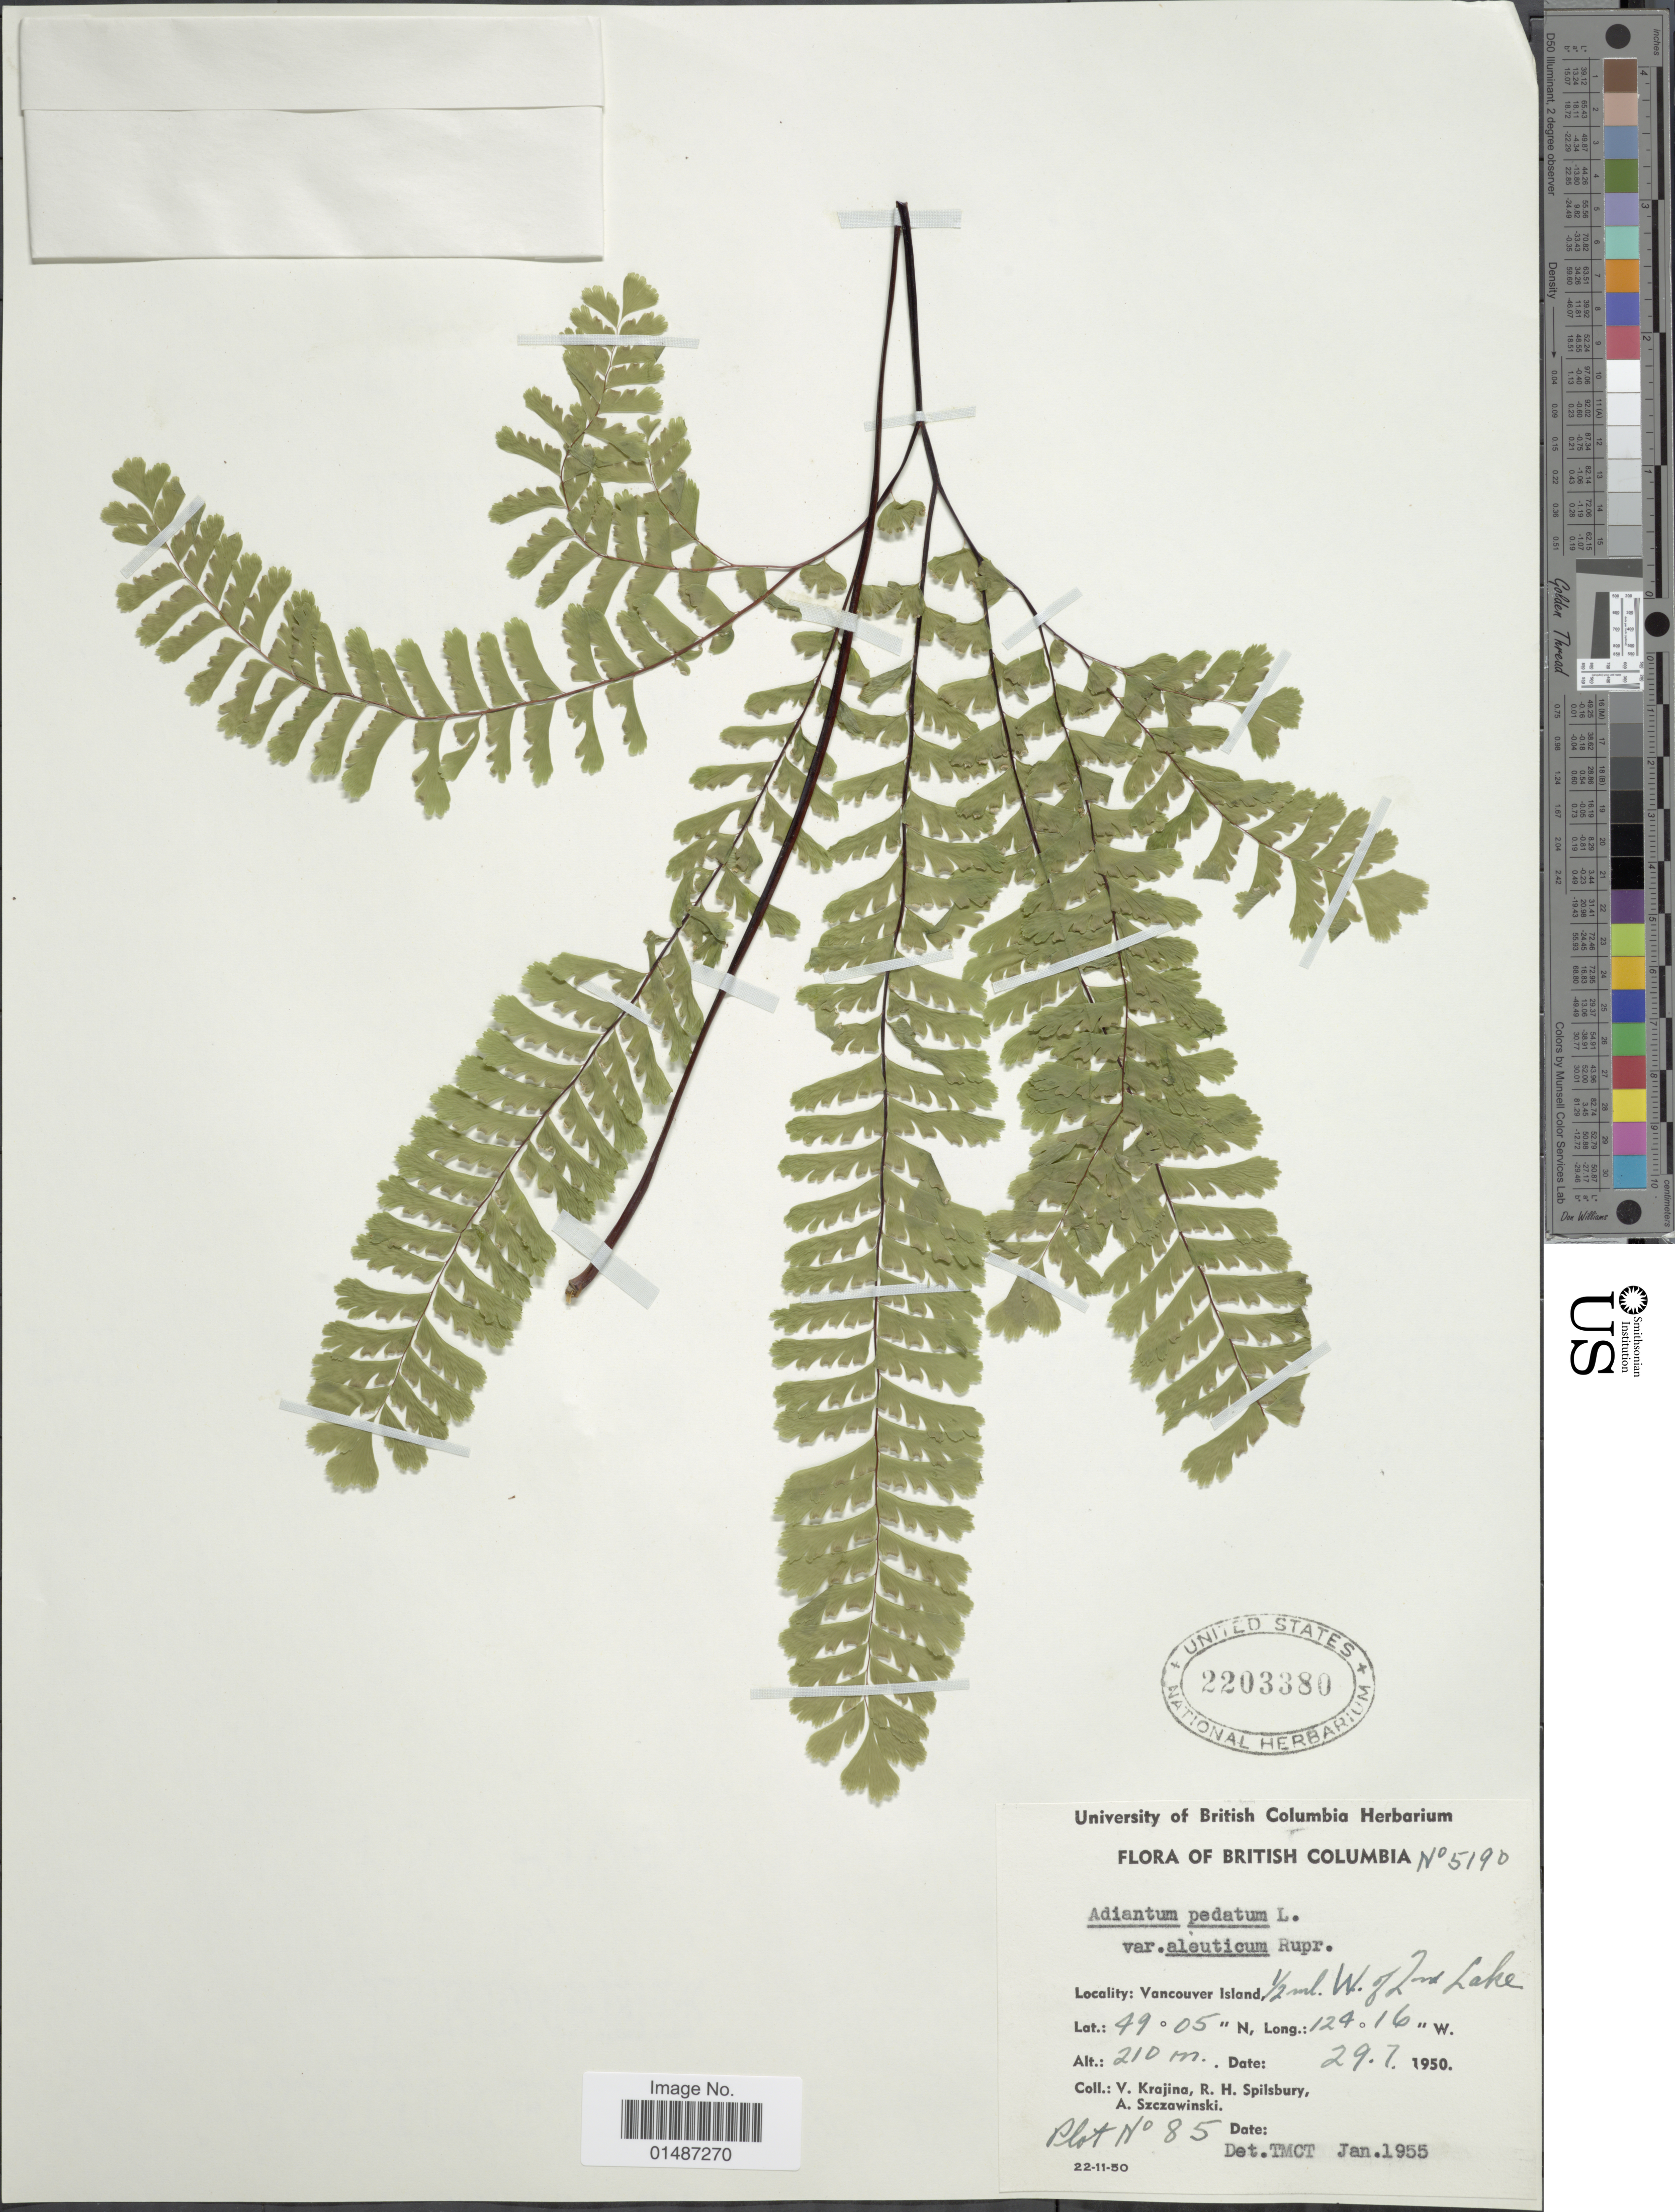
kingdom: Plantae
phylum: Tracheophyta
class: Polypodiopsida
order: Polypodiales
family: Pteridaceae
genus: Adiantum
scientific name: Adiantum pedatum subsp. aleuticum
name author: (Rupr.) Calder & Roy L. Taylor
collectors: V. Krajina, R. Spilsbury & A. Szczawinski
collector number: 5190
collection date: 1950-07-29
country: Canada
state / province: British Columbia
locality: Vancouver Island, ½ ml. W. of 2nd Lake.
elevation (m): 210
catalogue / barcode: US 2203380